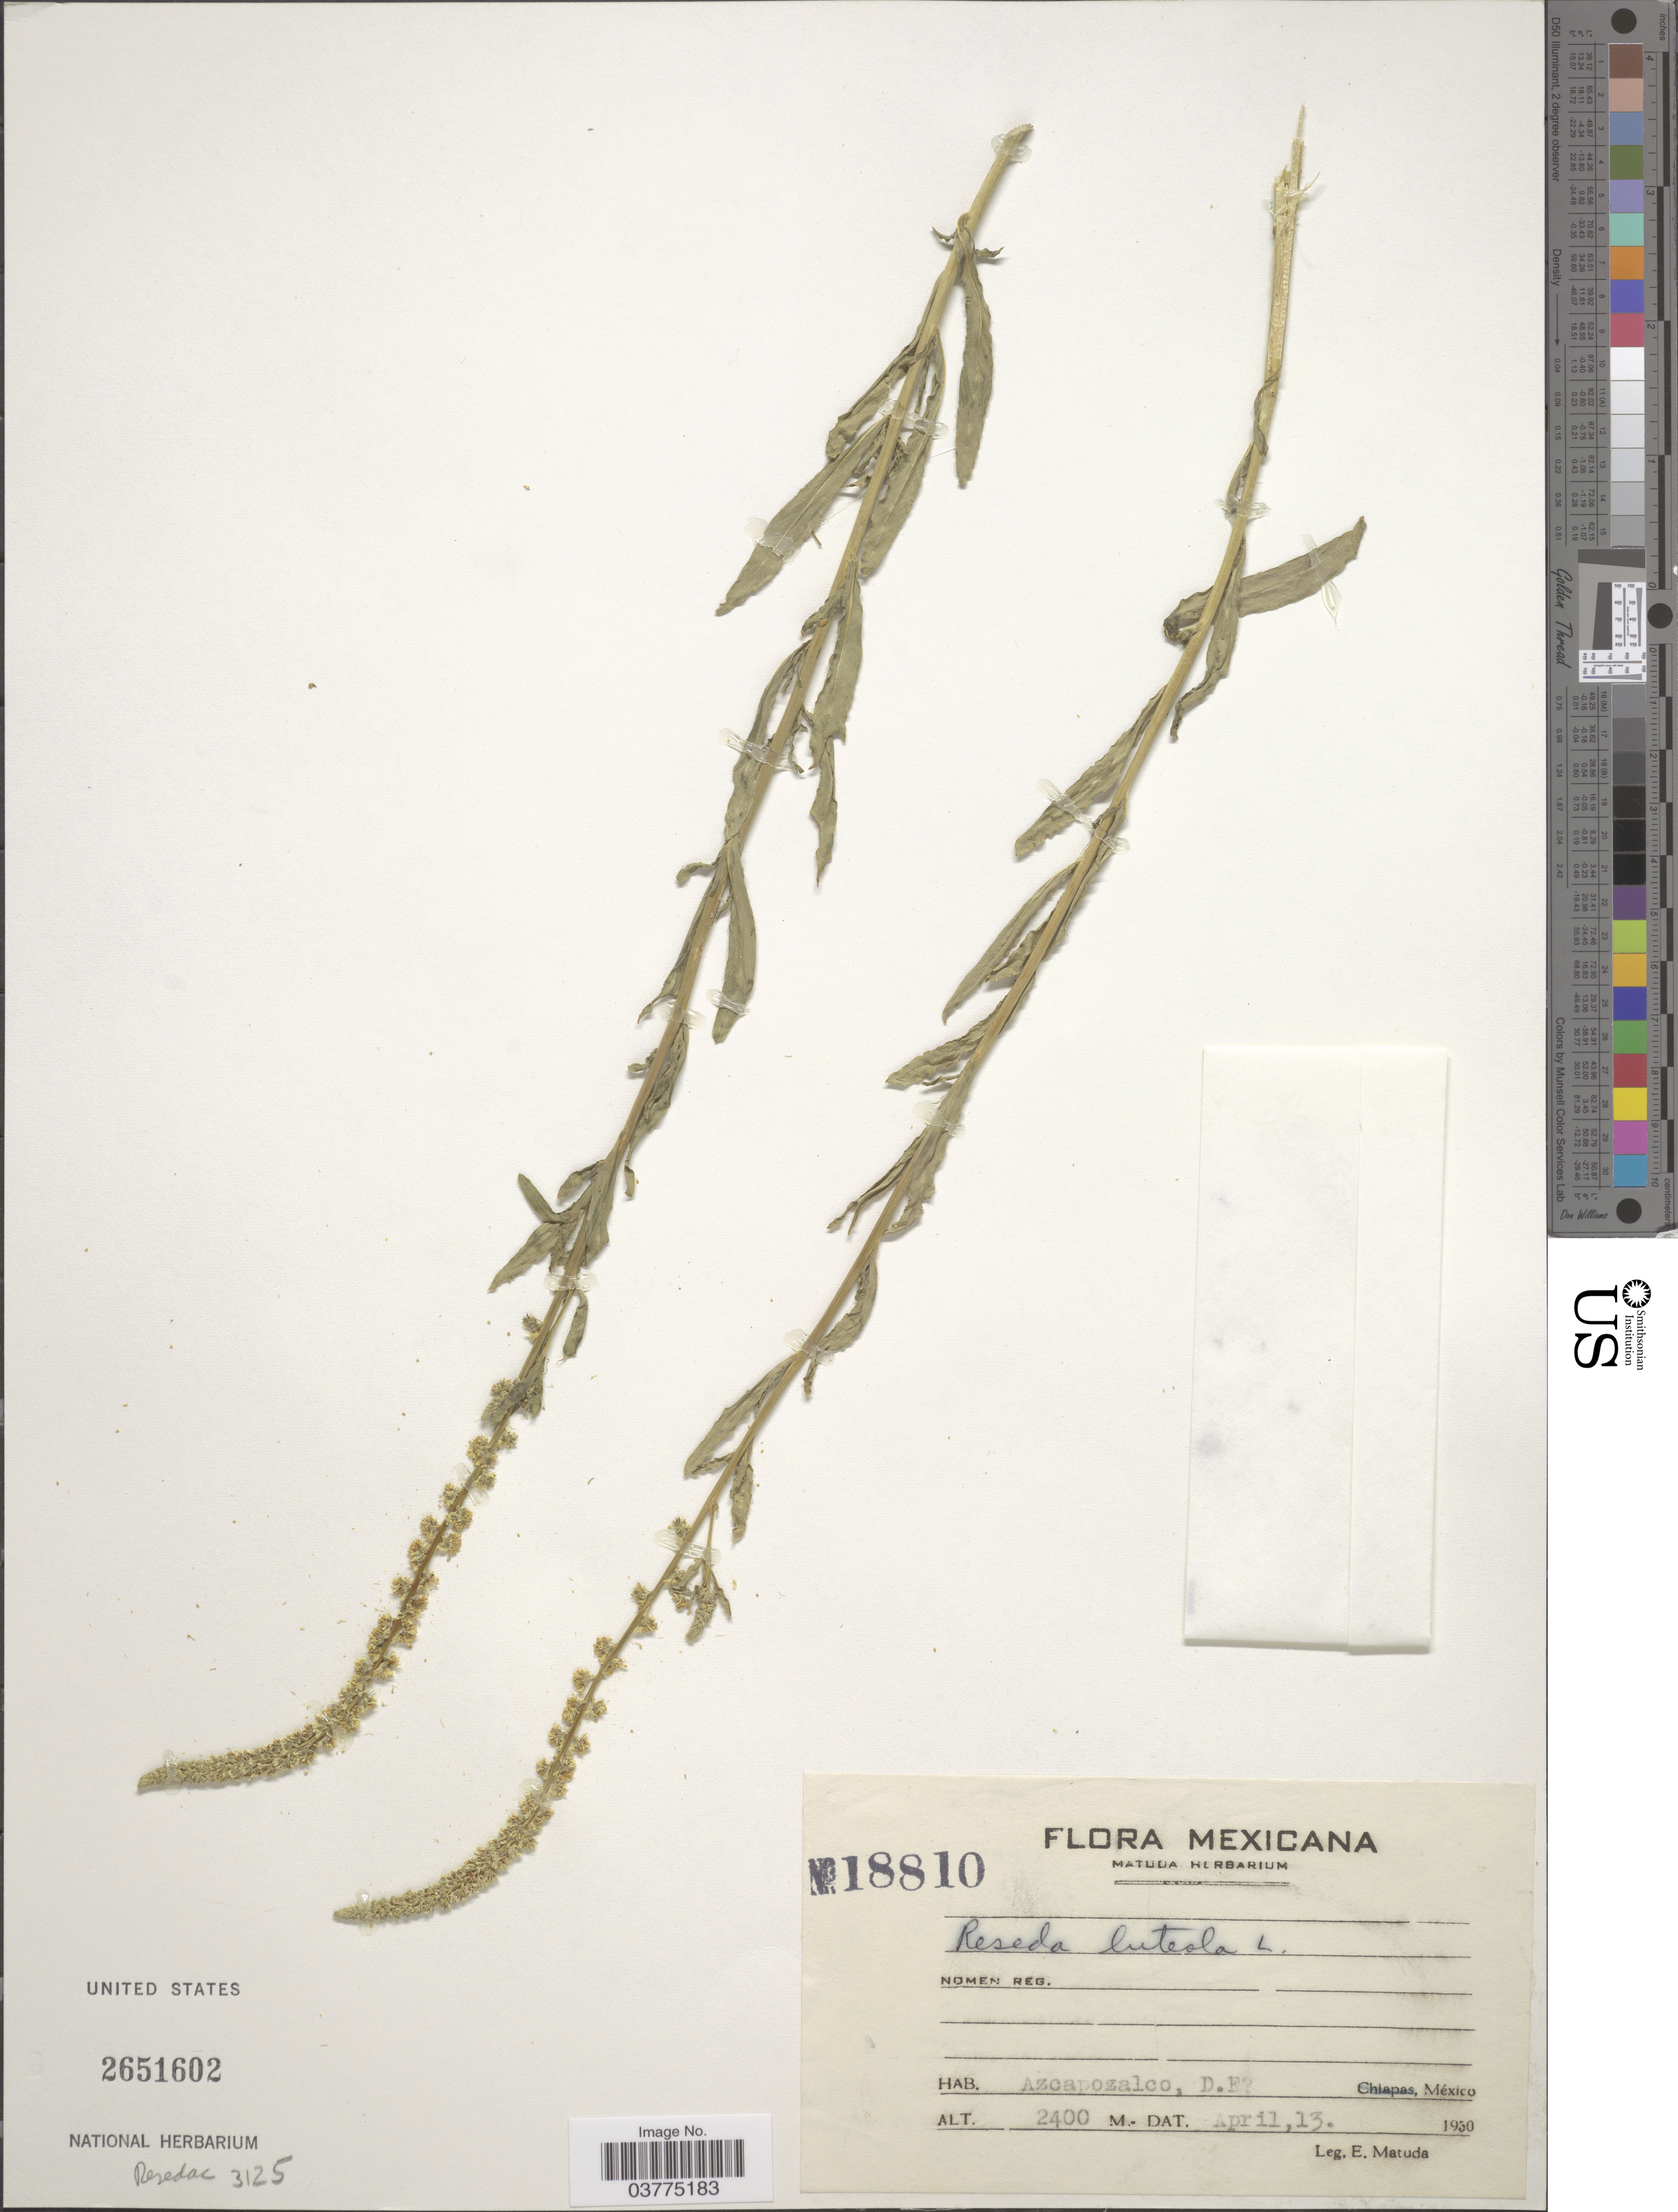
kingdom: Plantae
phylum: Tracheophyta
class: Magnoliopsida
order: Brassicales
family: Resedaceae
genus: Reseda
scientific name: Reseda luteola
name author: L.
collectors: E. Matuda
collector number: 18810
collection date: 1930-04-13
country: Mexico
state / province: Distrito Federal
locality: Azcapozalco.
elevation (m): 2400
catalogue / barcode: US 2651602